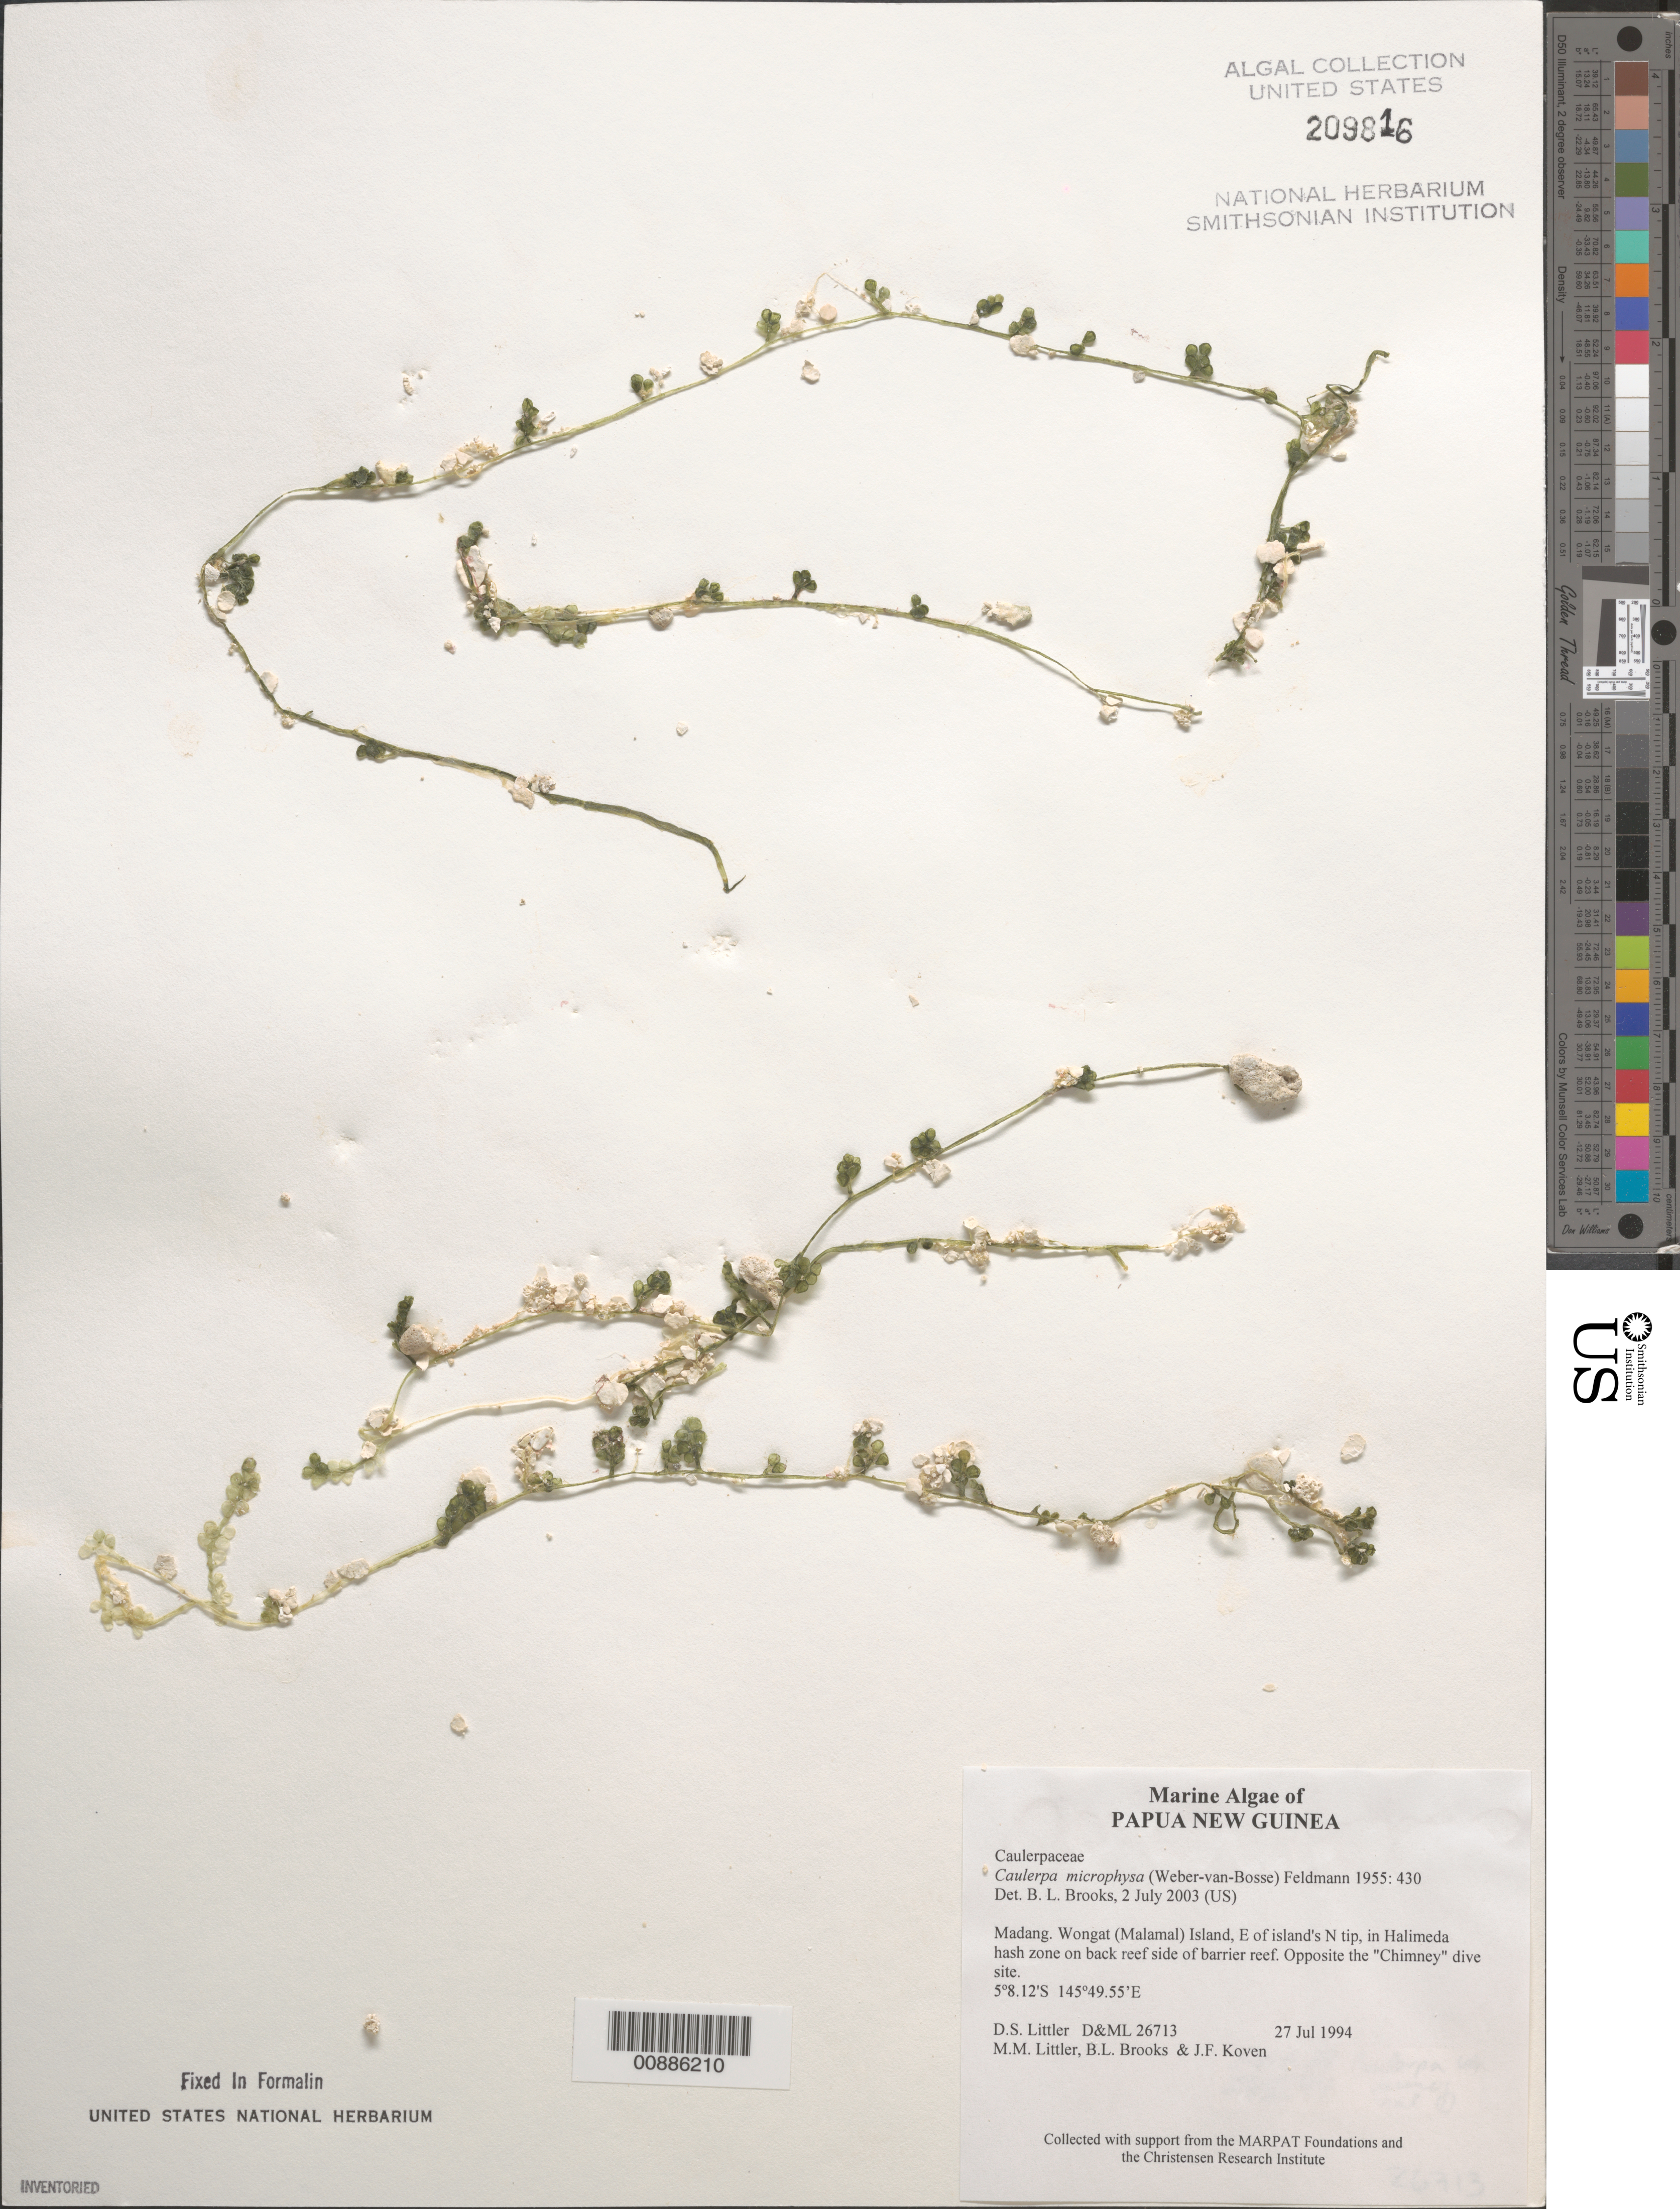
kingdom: Plantae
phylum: Chlorophyta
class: Ulvophyceae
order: Bryopsidales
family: Caulerpaceae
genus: Caulerpa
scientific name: Caulerpa microphysa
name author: (Weber Bosse) Feldmann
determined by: Brooks, B. L., (BOT), Smithsonian Institution - National Museum of Natural History (UNITED STATES)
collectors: D. S. Littler, M. M. Littler, B. Brooks & J. Koven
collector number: D&ML 26713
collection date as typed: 27 Jul 1994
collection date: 1994-07-27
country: Papua New Guinea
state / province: Madang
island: Wongat [Malamal]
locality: East of island's north tip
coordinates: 5 8.12'S, 145 49.55'E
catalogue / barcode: US 209816